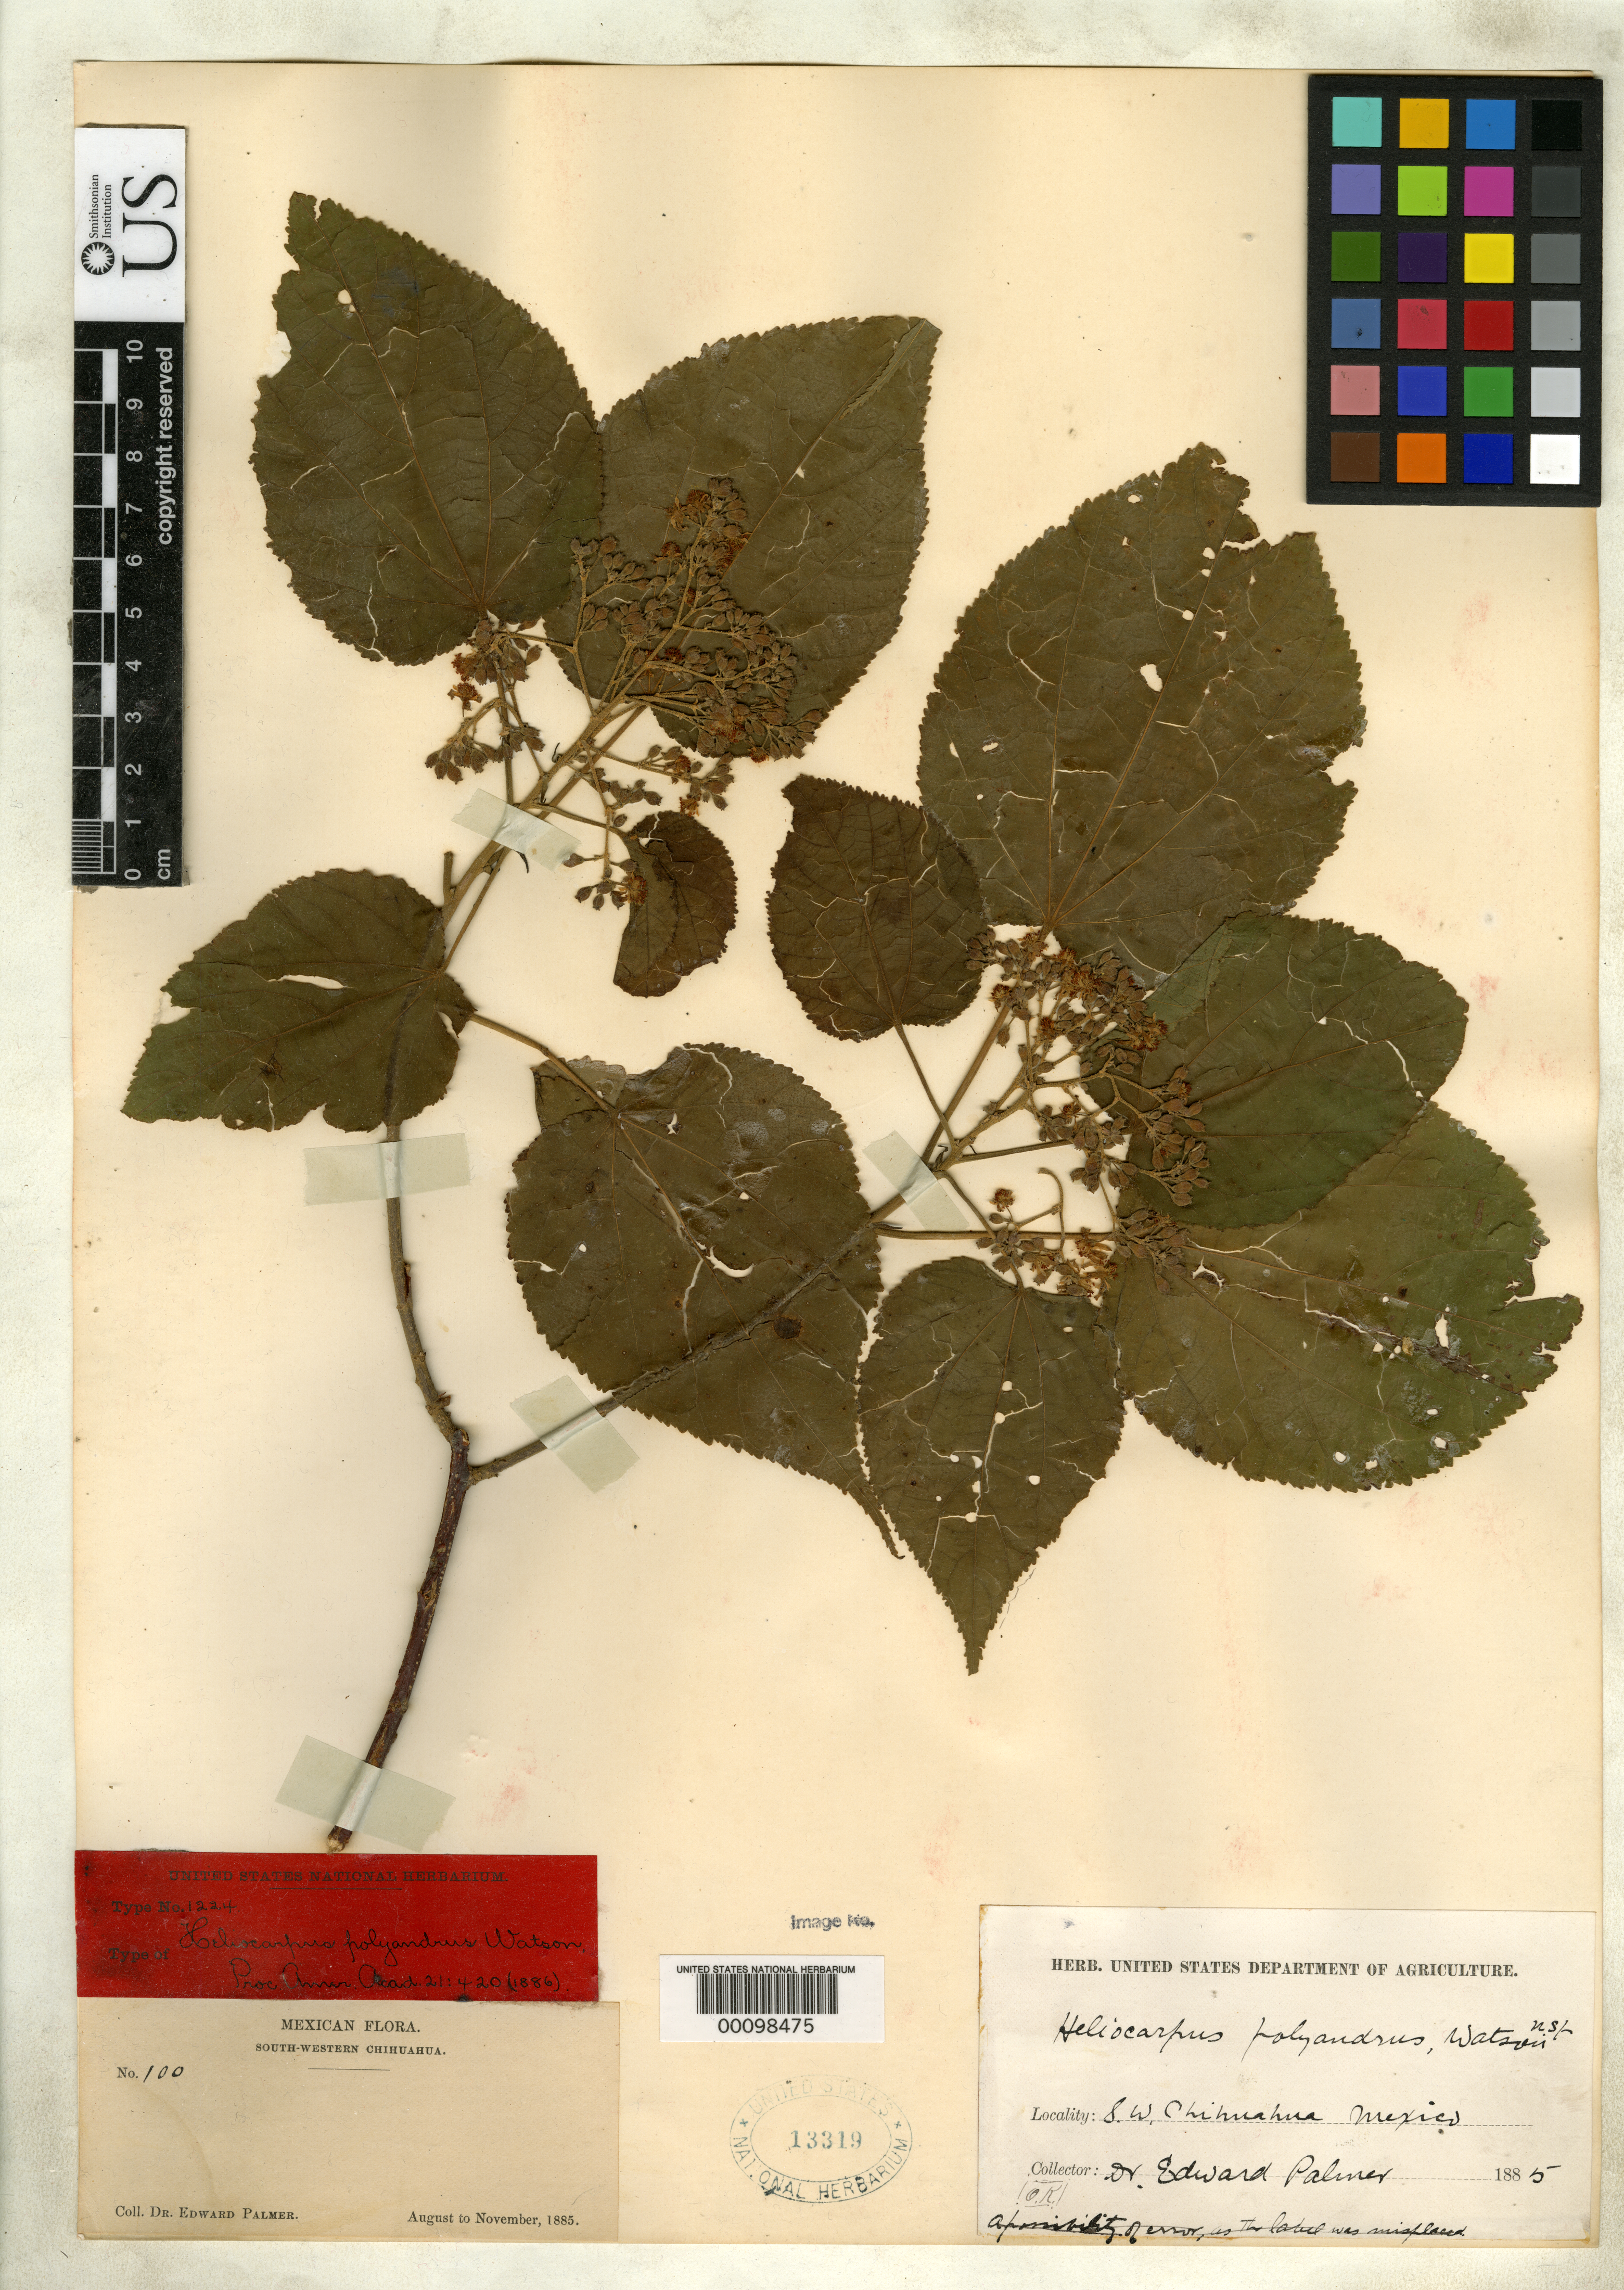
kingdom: Plantae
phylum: Tracheophyta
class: Magnoliopsida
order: Malvales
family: Malvaceae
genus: Heliocarpus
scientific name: Heliocarpus polyandrus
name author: S. Watson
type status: Isotype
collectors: E. Palmer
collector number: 100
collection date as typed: Aug 1885 to -- Nov 1885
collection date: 1885-08/1885-11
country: Mexico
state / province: Chihuahua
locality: South-western Chihuahua.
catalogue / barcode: US 13319